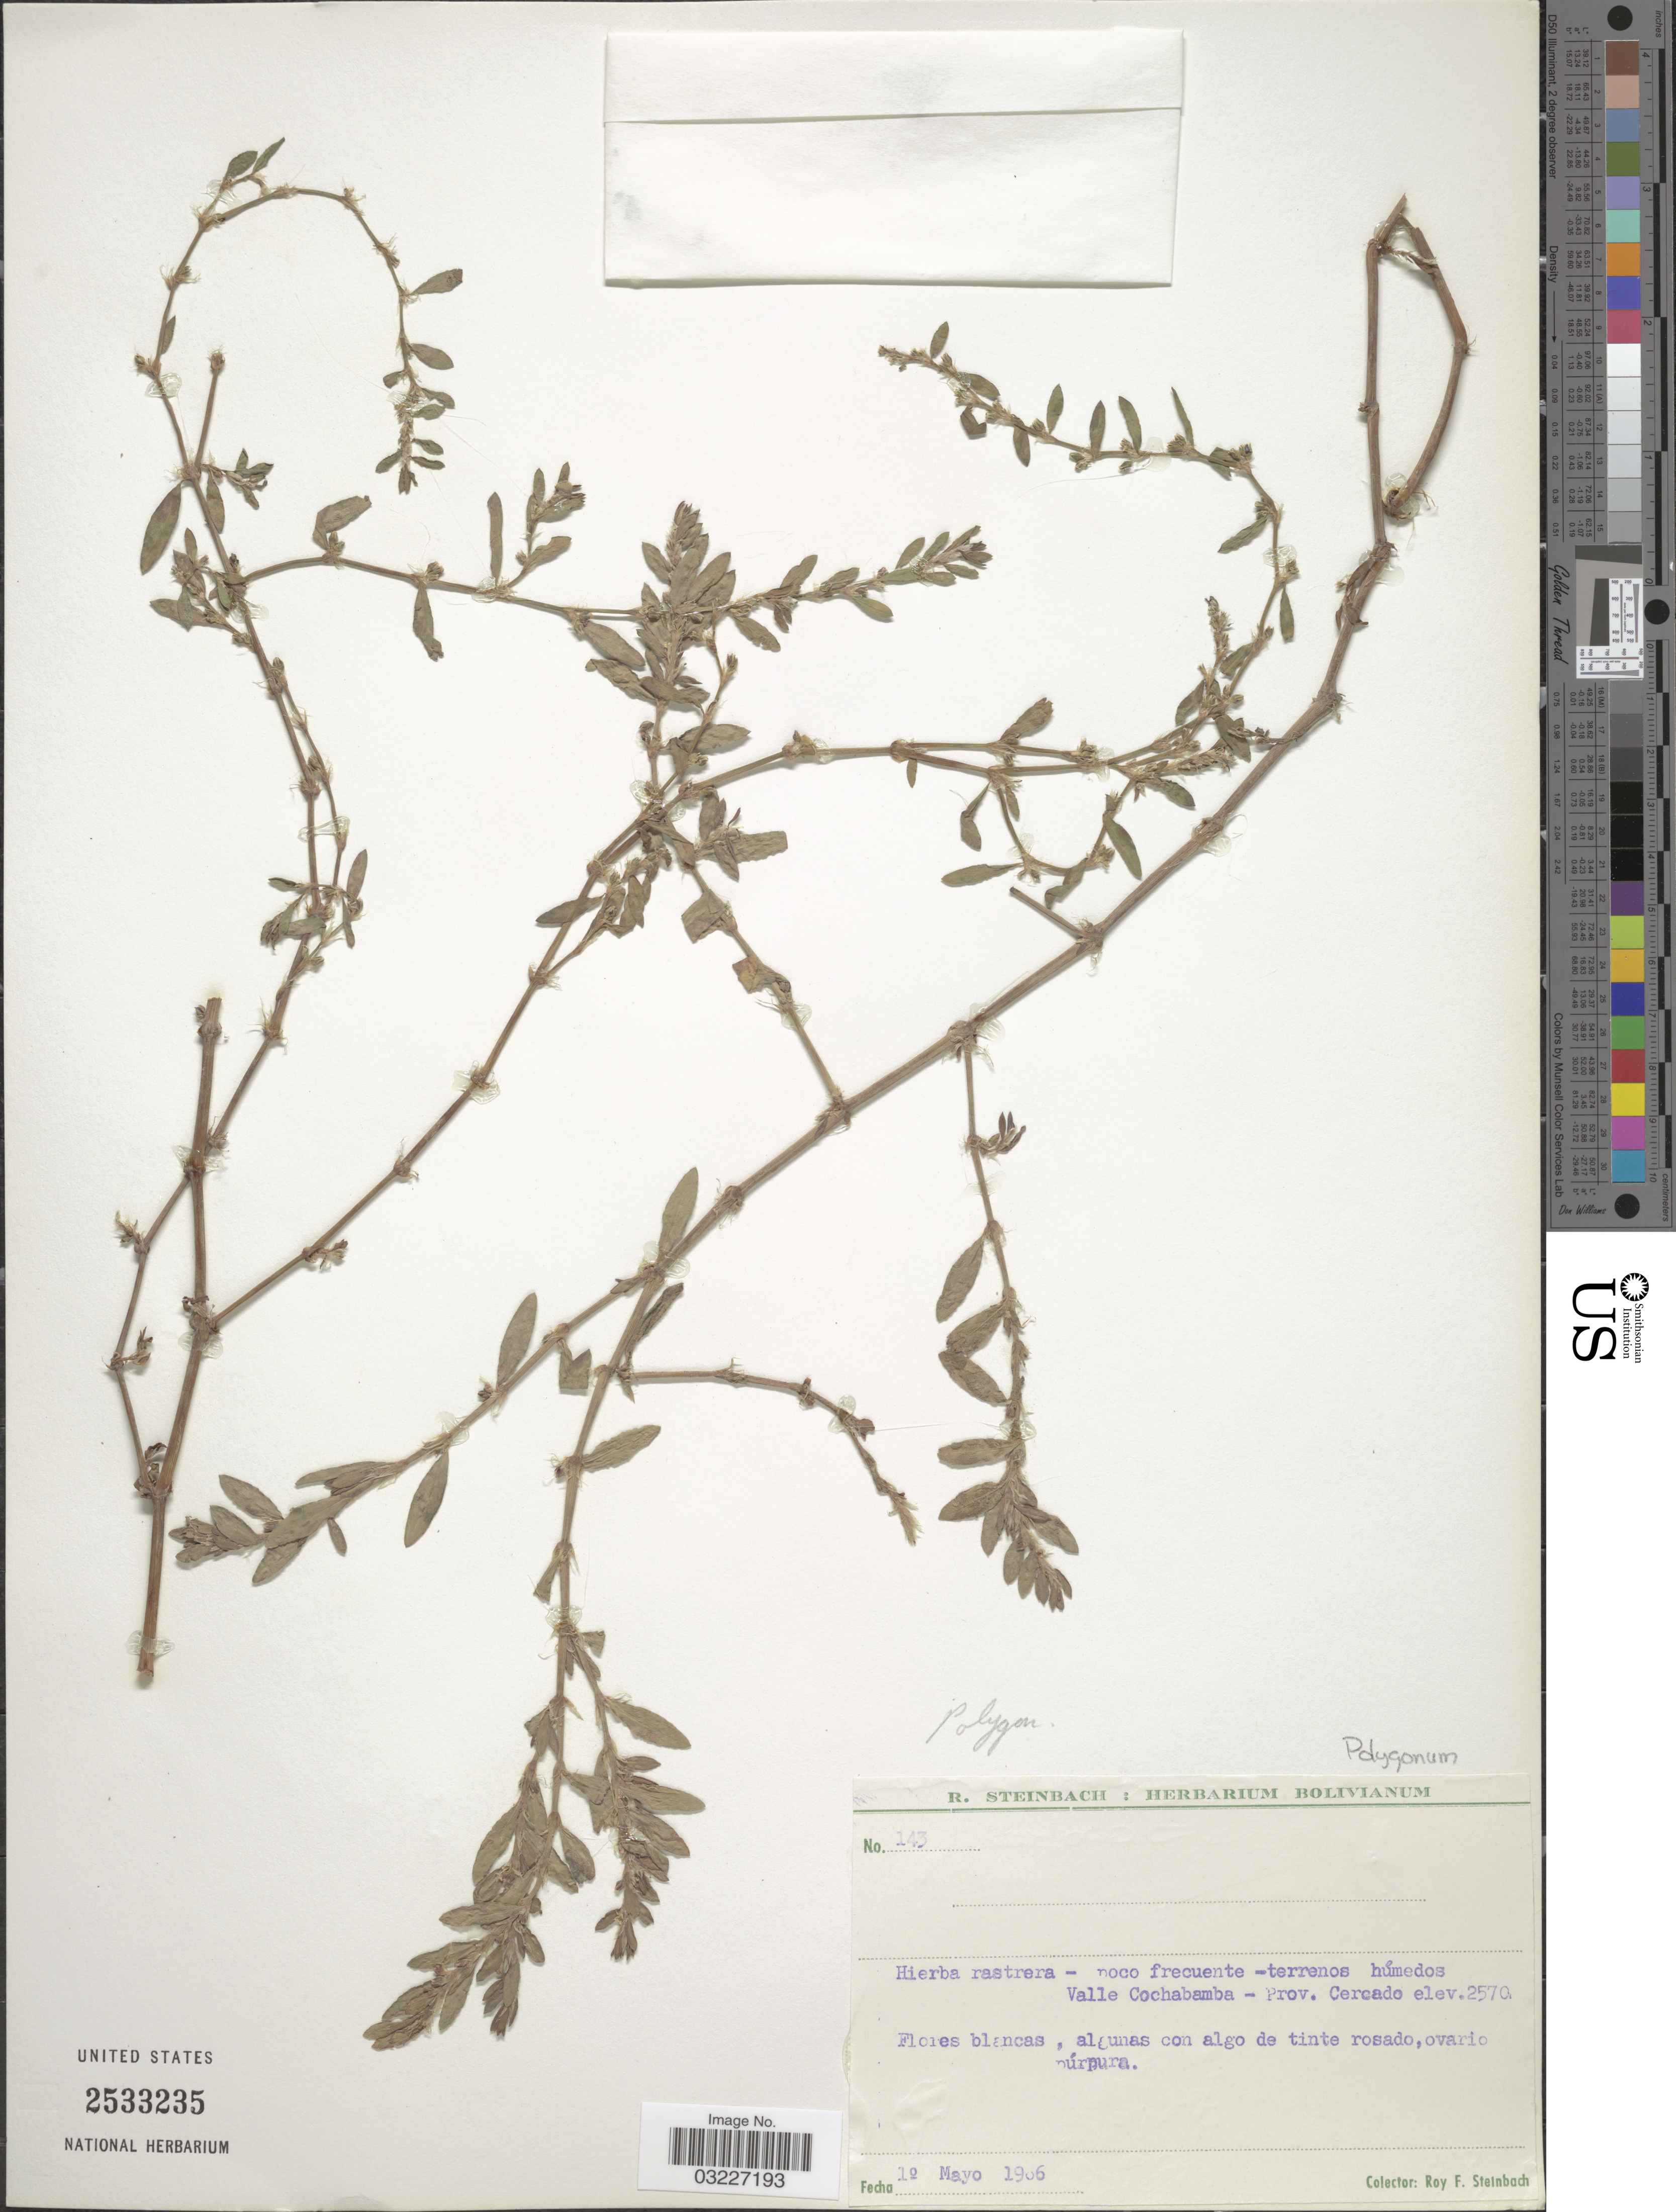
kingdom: Plantae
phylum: Tracheophyta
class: Magnoliopsida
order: Caryophyllales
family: Polygonaceae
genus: Polygonum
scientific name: Polygonum sp.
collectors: R. F. Steinbach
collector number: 143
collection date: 1906-05-01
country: Bolivia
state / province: Cochabamba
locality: Valle Cochabamba - Prov. Cercado.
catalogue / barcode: US 2533235